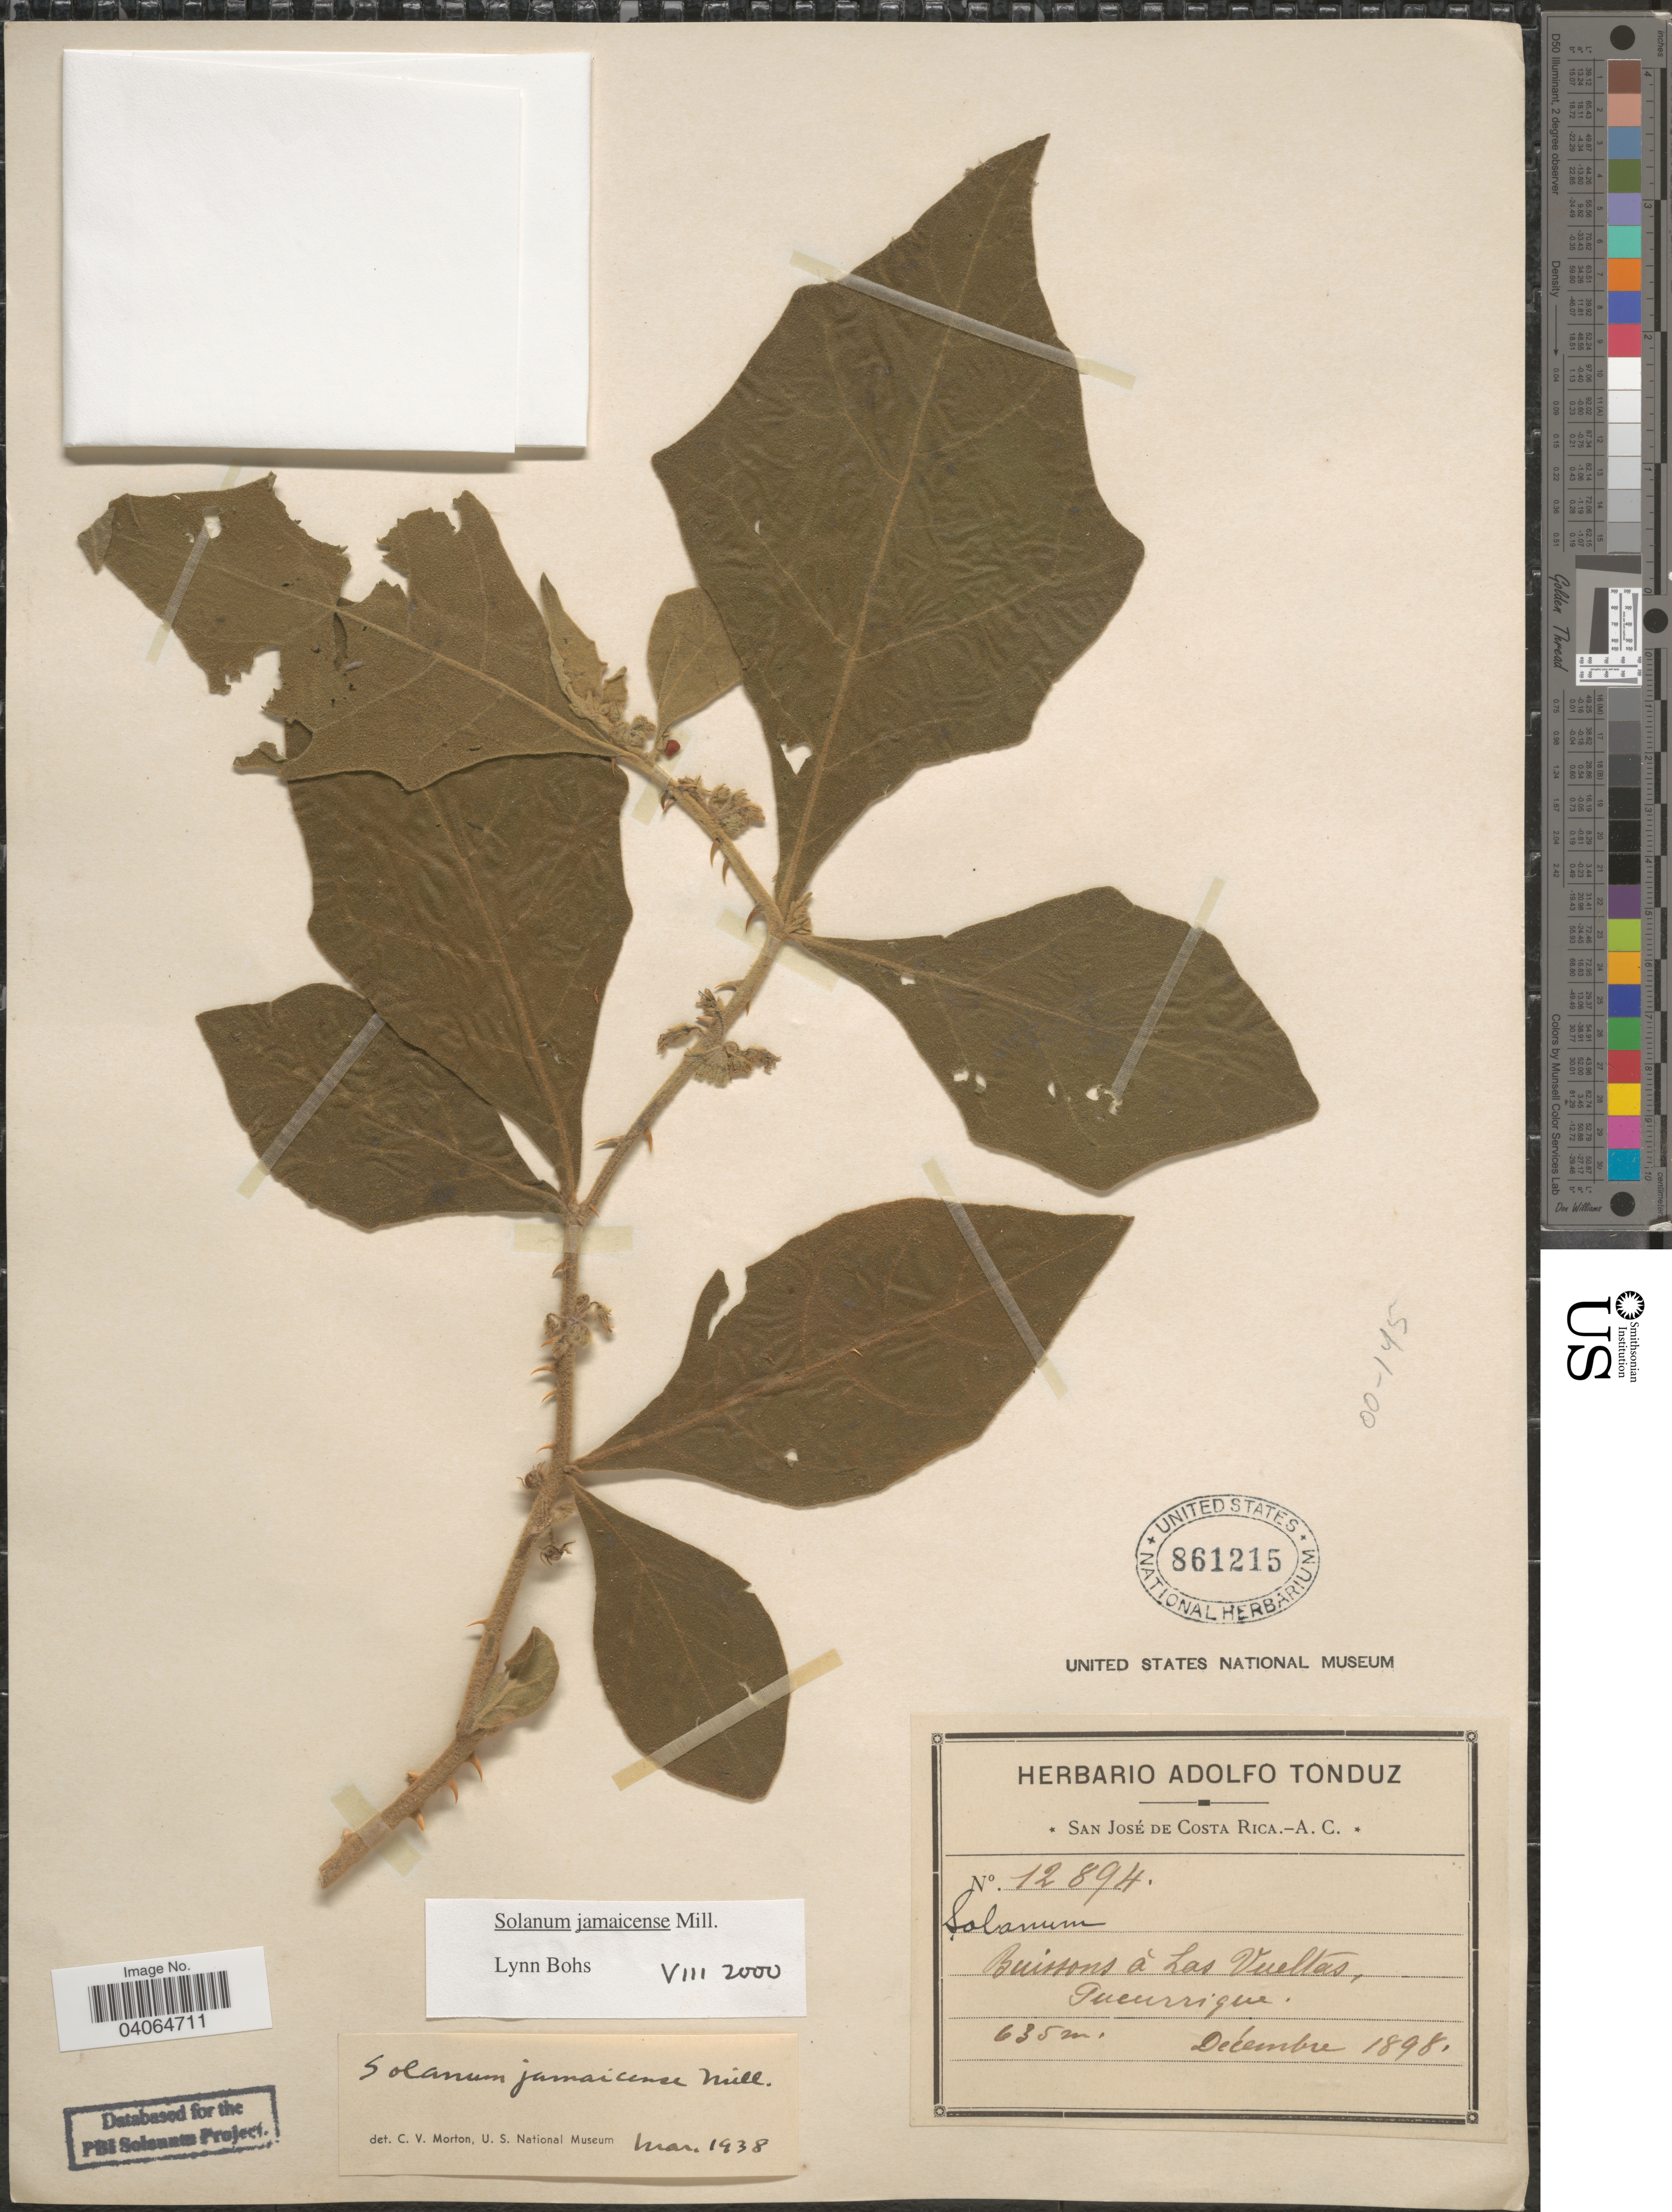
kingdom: Plantae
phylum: Tracheophyta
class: Magnoliopsida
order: Solanales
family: Solanaceae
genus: Solanum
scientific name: Solanum jamaicense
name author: Mill.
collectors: ex Herb. Adolfo Tonduz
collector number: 12894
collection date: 1898-12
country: Costa Rica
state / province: San José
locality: Buissons à Las Vueltas, Tucurrique.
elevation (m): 635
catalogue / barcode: US 861215